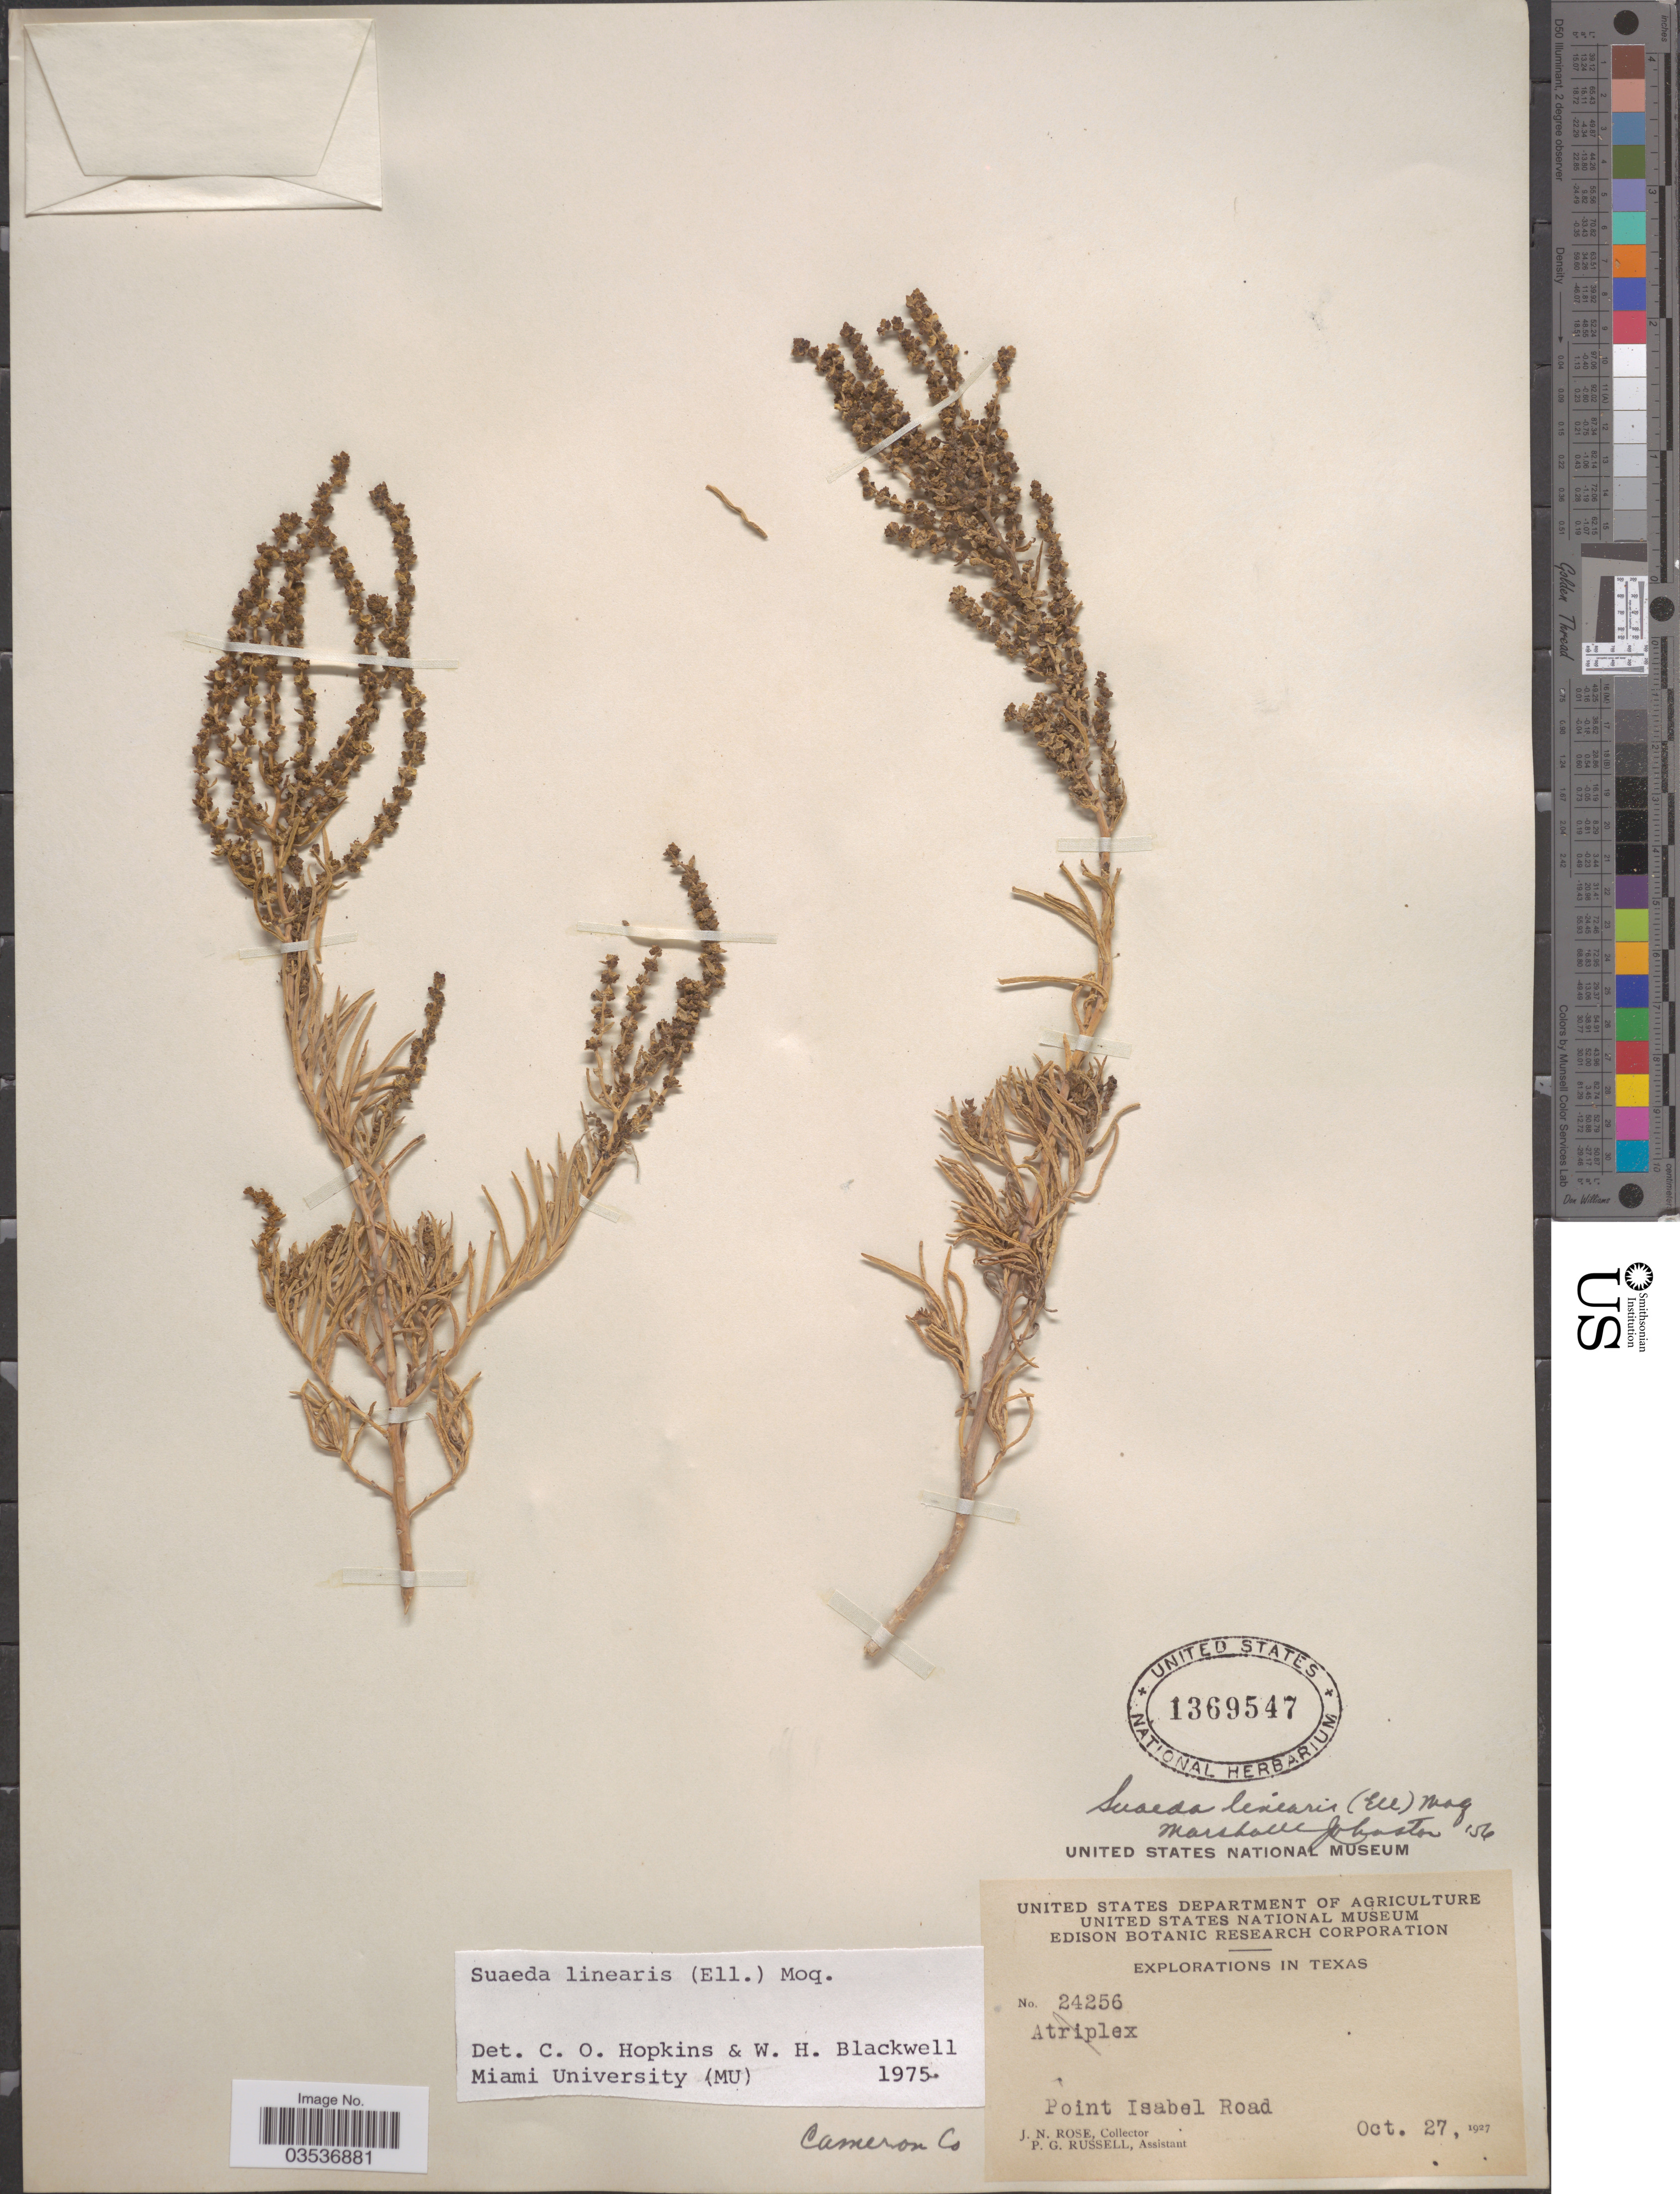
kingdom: Plantae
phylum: Tracheophyta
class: Magnoliopsida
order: Caryophyllales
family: Amaranthaceae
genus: Dondia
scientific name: Dondia linearis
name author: (Elliott) A. Heller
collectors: J. N. Rose & P. G. Russell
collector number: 24256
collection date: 1927-10-27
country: United States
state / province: Texas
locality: Point Isabel Road. Cameron Co.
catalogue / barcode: US 1369547